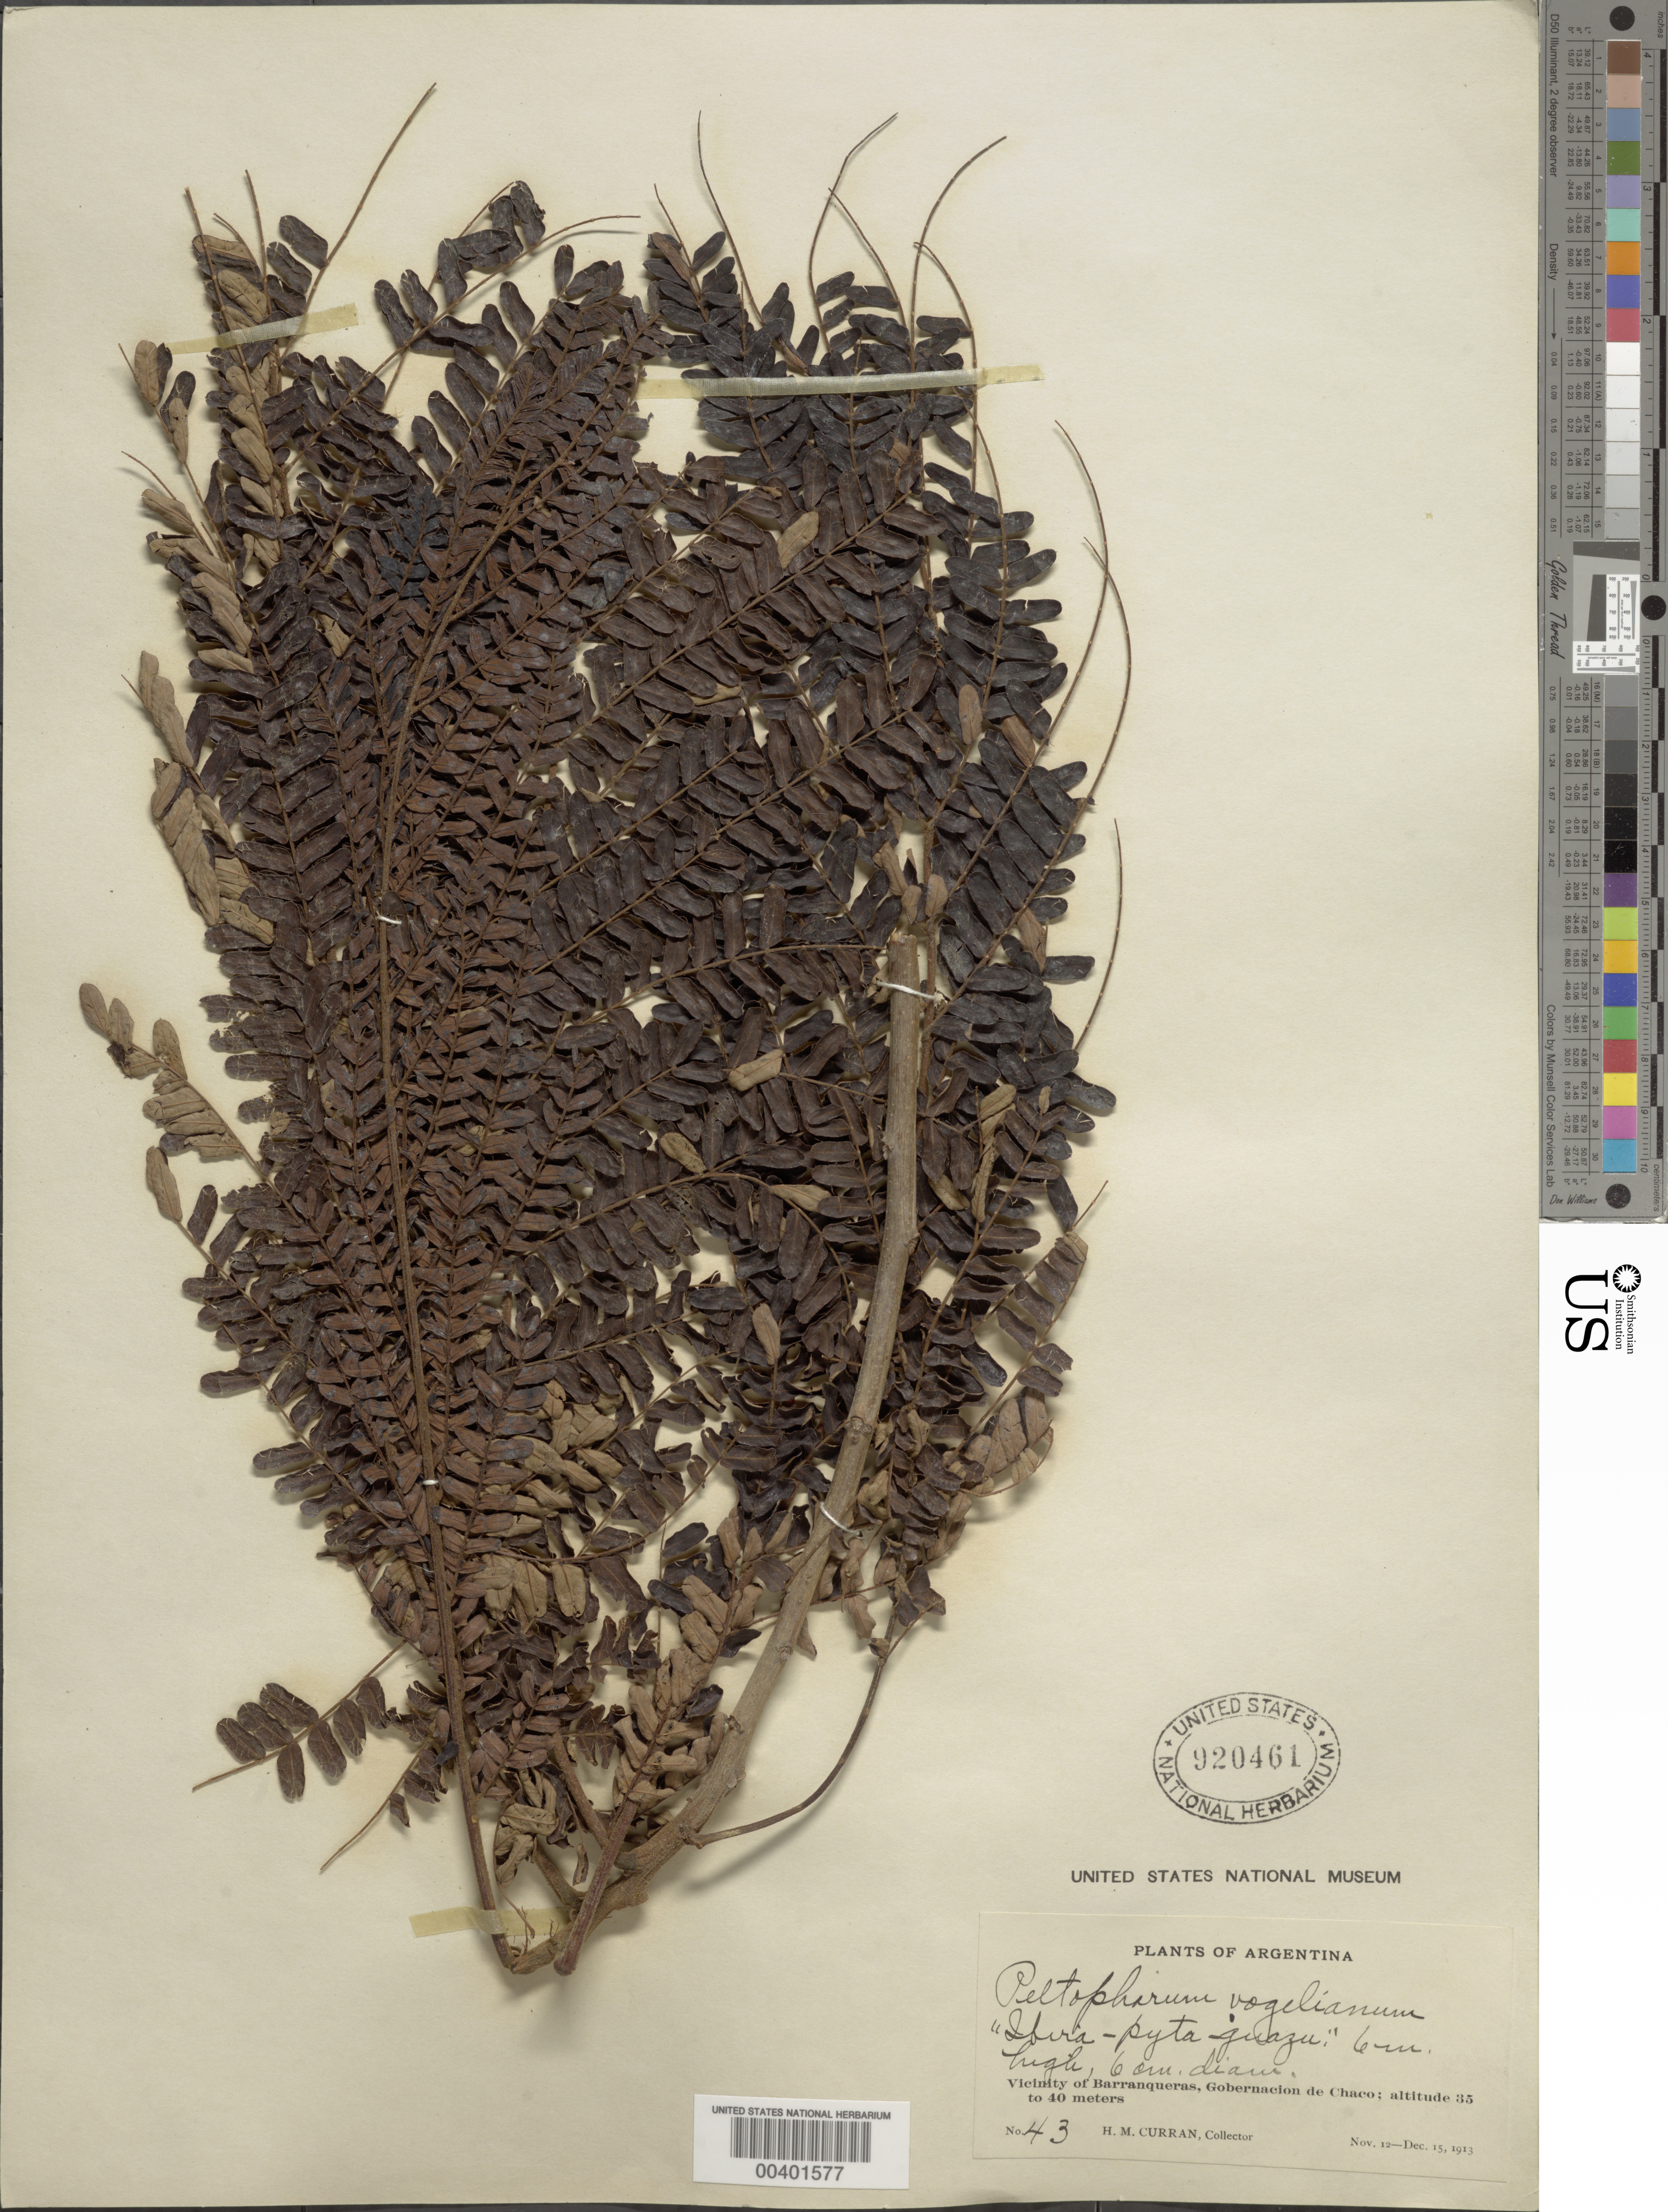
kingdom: Plantae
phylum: Tracheophyta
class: Magnoliopsida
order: Fabales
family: Fabaceae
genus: Peltophorum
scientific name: Peltophorum dubium var. dubium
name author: (Spreng.) Taub.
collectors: H. M. Curran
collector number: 43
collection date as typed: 12 Nov 1913 to 15 Dec 1913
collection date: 1913-11-12/1913-12-15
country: Argentina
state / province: Chaco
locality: Vicinity of Barranqueras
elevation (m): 35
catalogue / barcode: US 920461